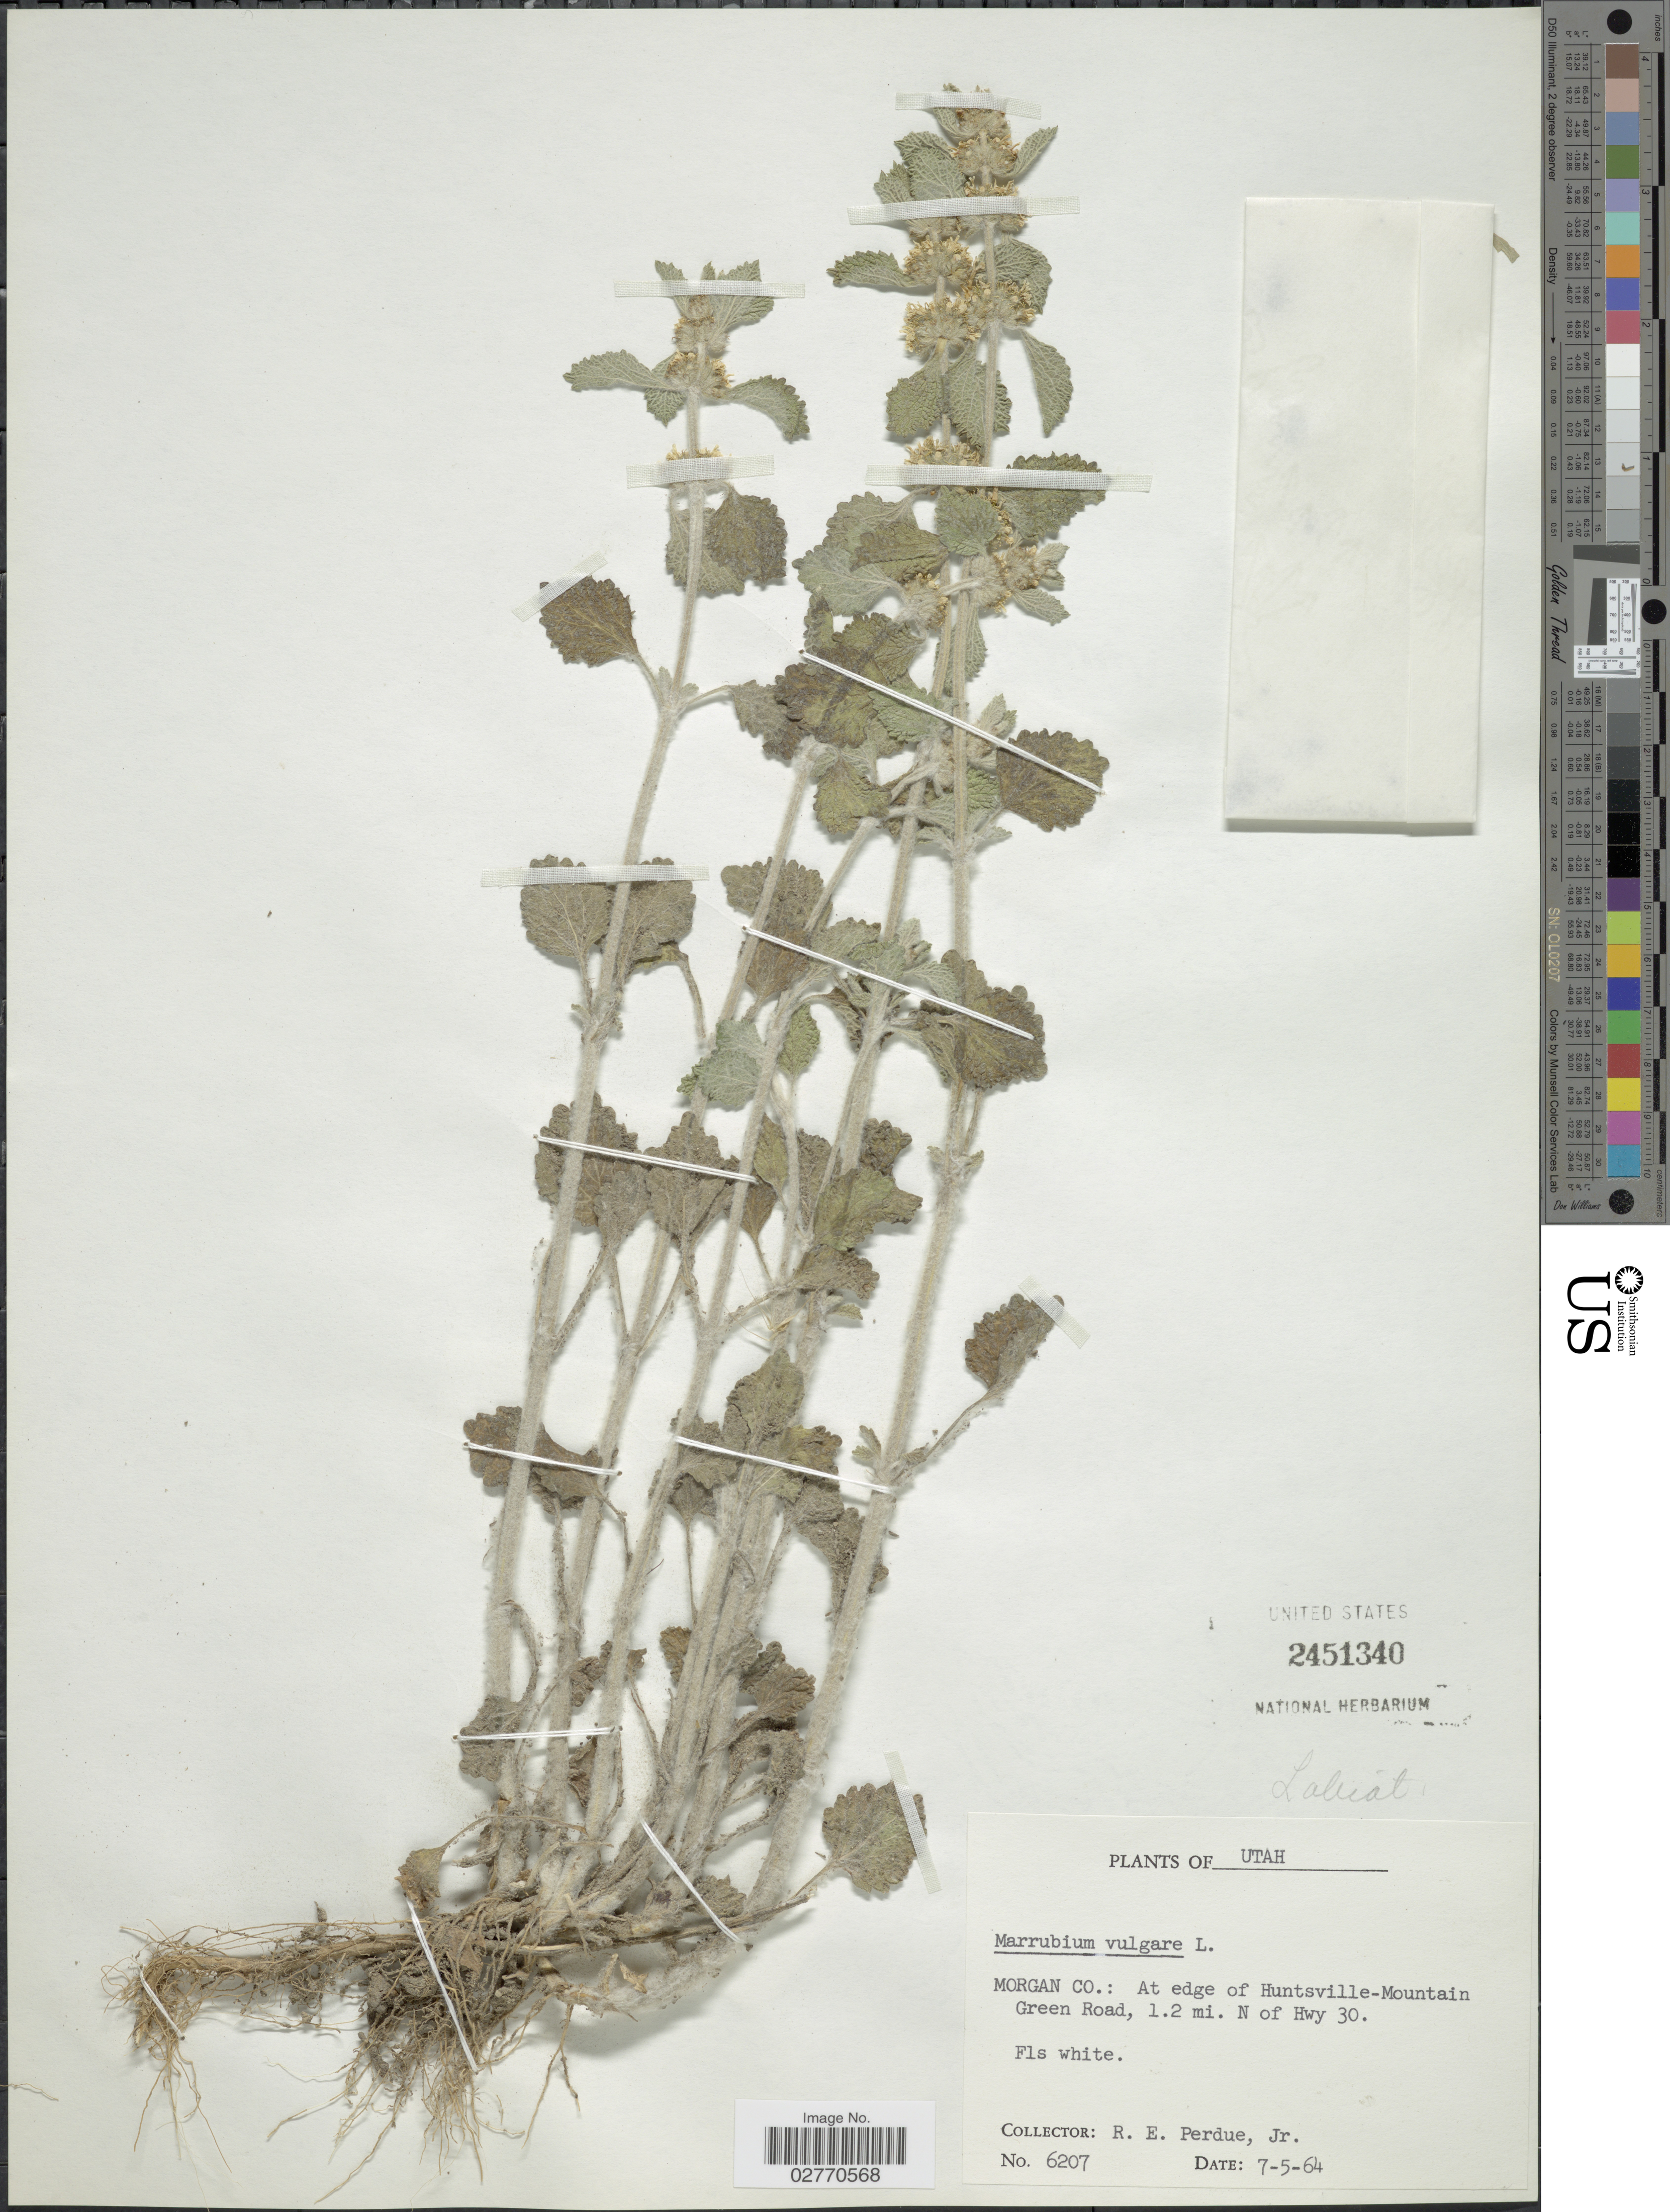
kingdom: Plantae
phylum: Tracheophyta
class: Magnoliopsida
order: Lamiales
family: Lamiaceae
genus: Marrubium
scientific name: Marrubium vulgare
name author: L.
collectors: R. E. Perdue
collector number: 6207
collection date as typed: Transcribed d/m/y: 5/7/64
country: United States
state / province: Utah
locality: Morgan Co.: At edge of Huntsville-Mountain Green Road, 1.2 mi. N of Hwy 30.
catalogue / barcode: US 2451340